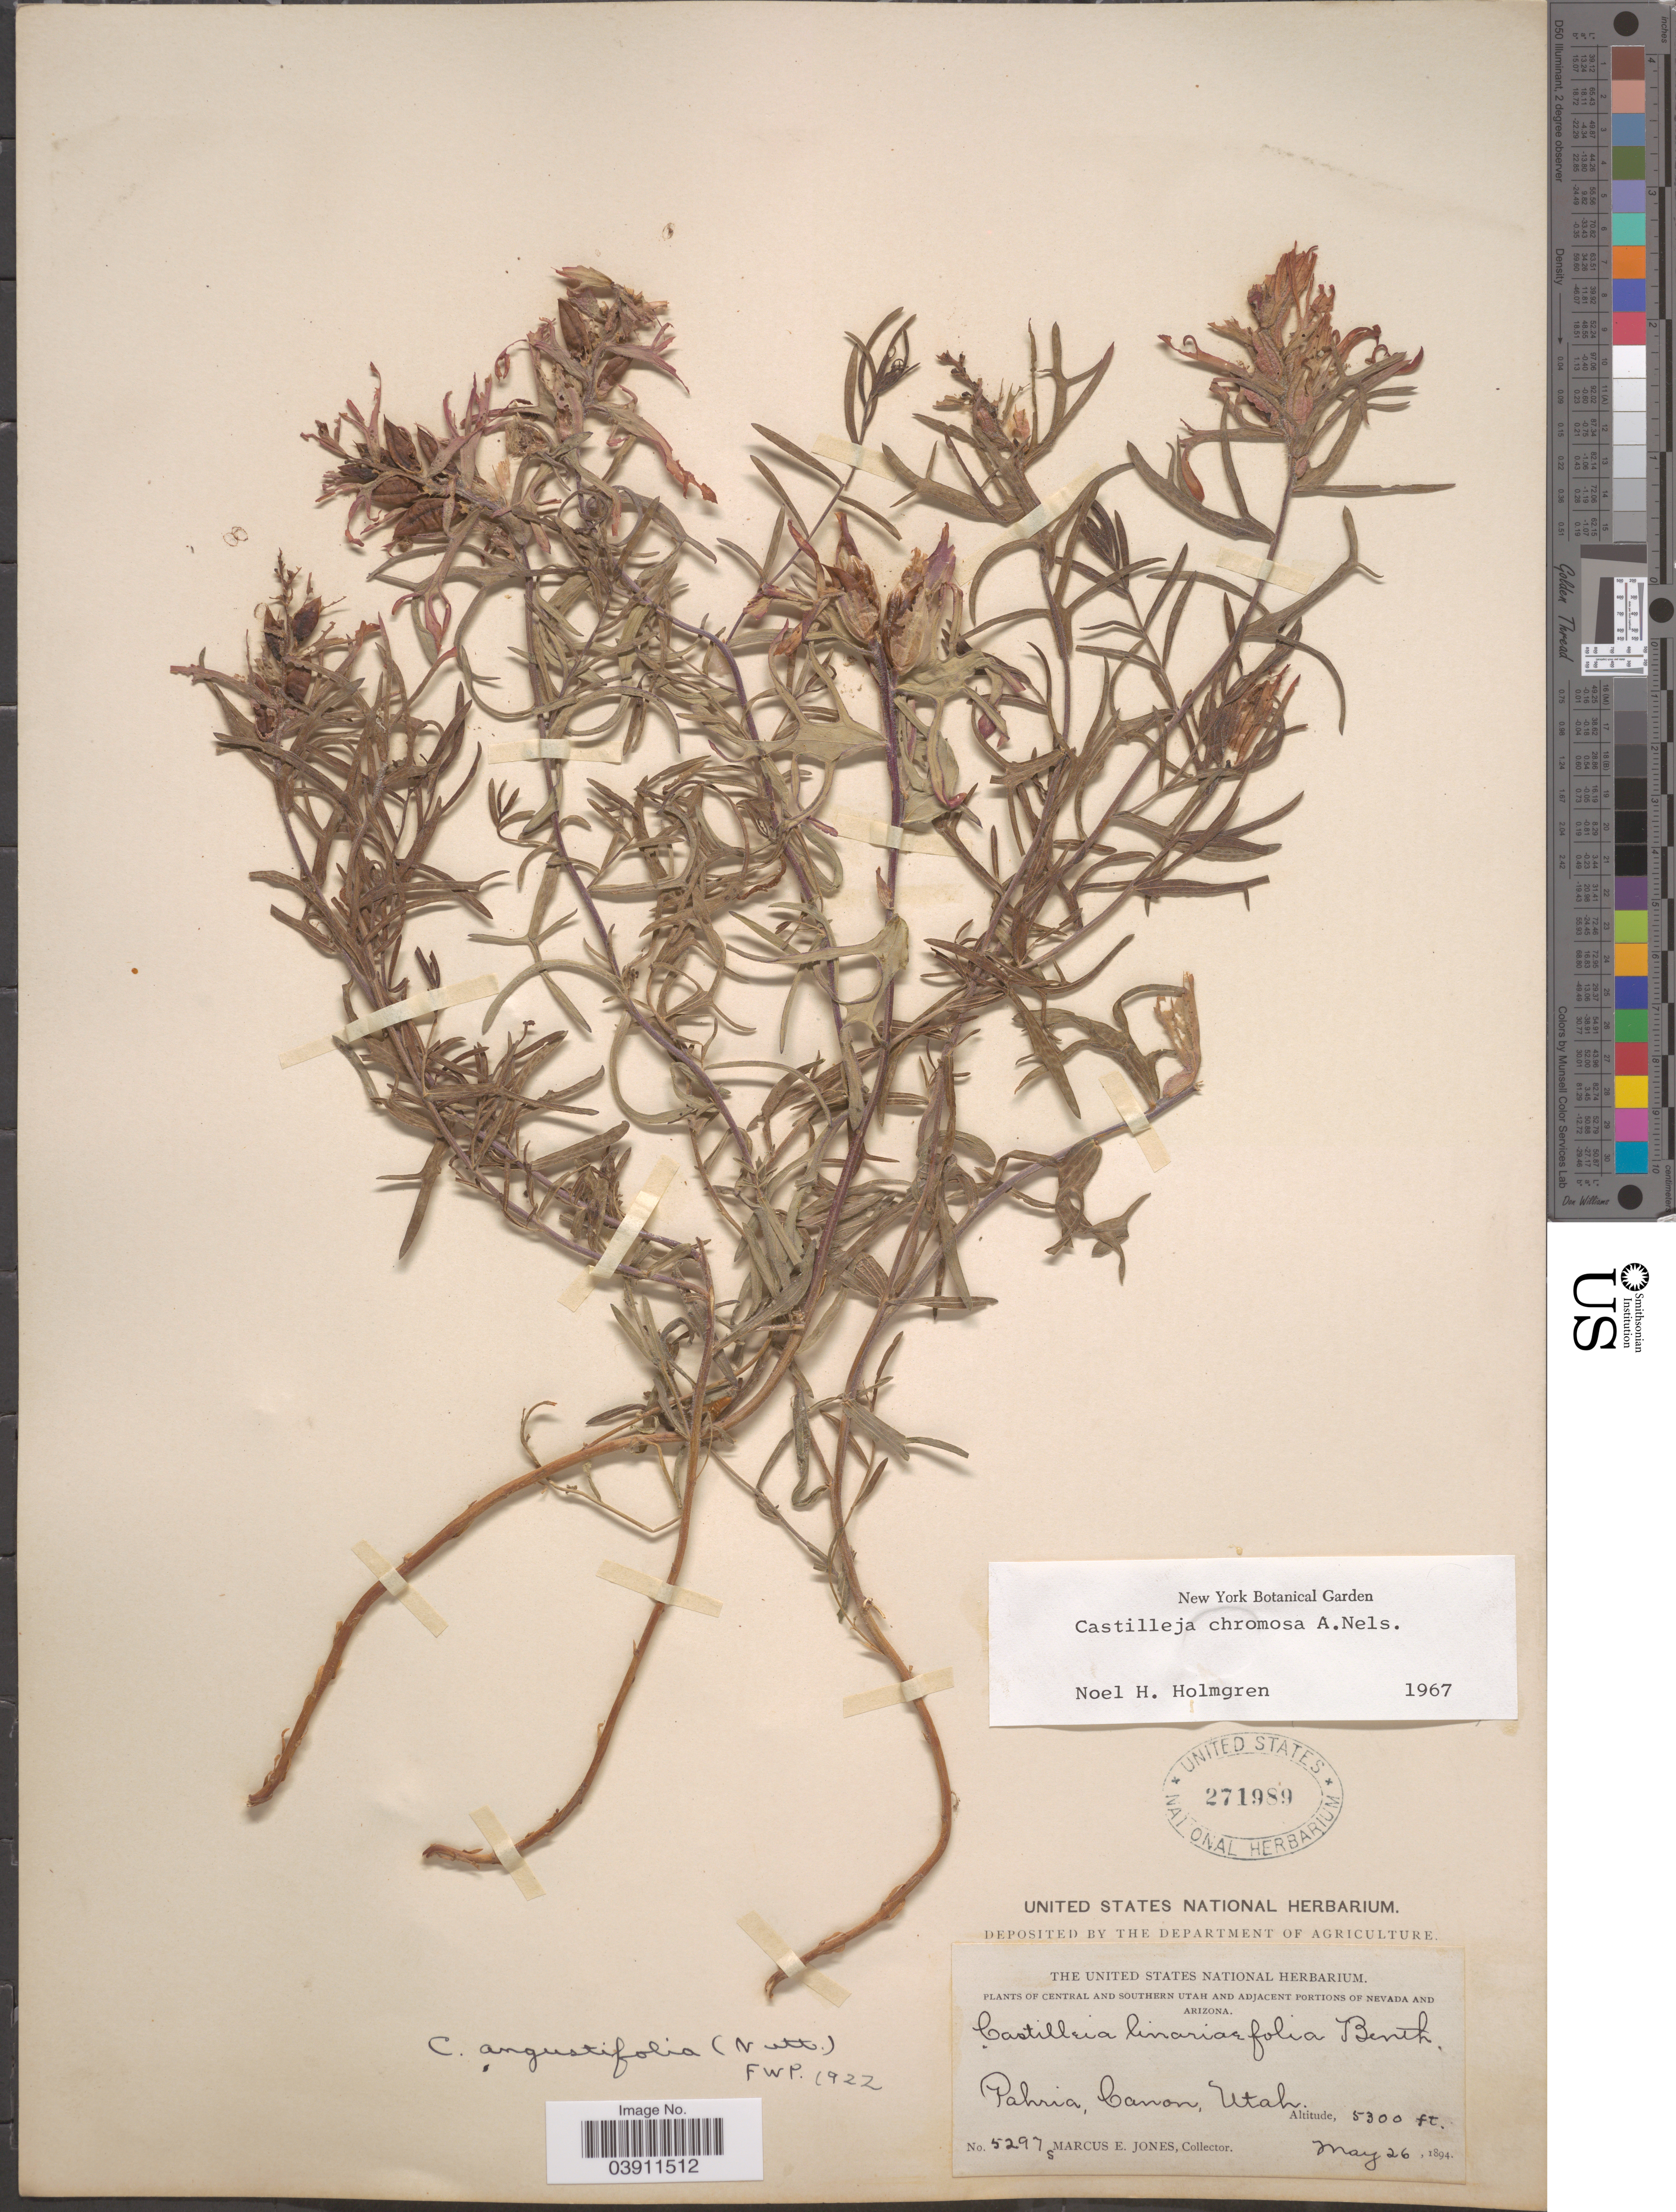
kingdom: Plantae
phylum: Tracheophyta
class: Magnoliopsida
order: Lamiales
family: Orobanchaceae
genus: Castilleja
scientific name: Castilleja chromosa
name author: A. Nelson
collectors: M. E. Jones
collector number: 5297s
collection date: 1894-05-26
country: United States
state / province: Utah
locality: Central and Southern Utah. Pahria, Canon.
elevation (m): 1615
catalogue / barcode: US 271989